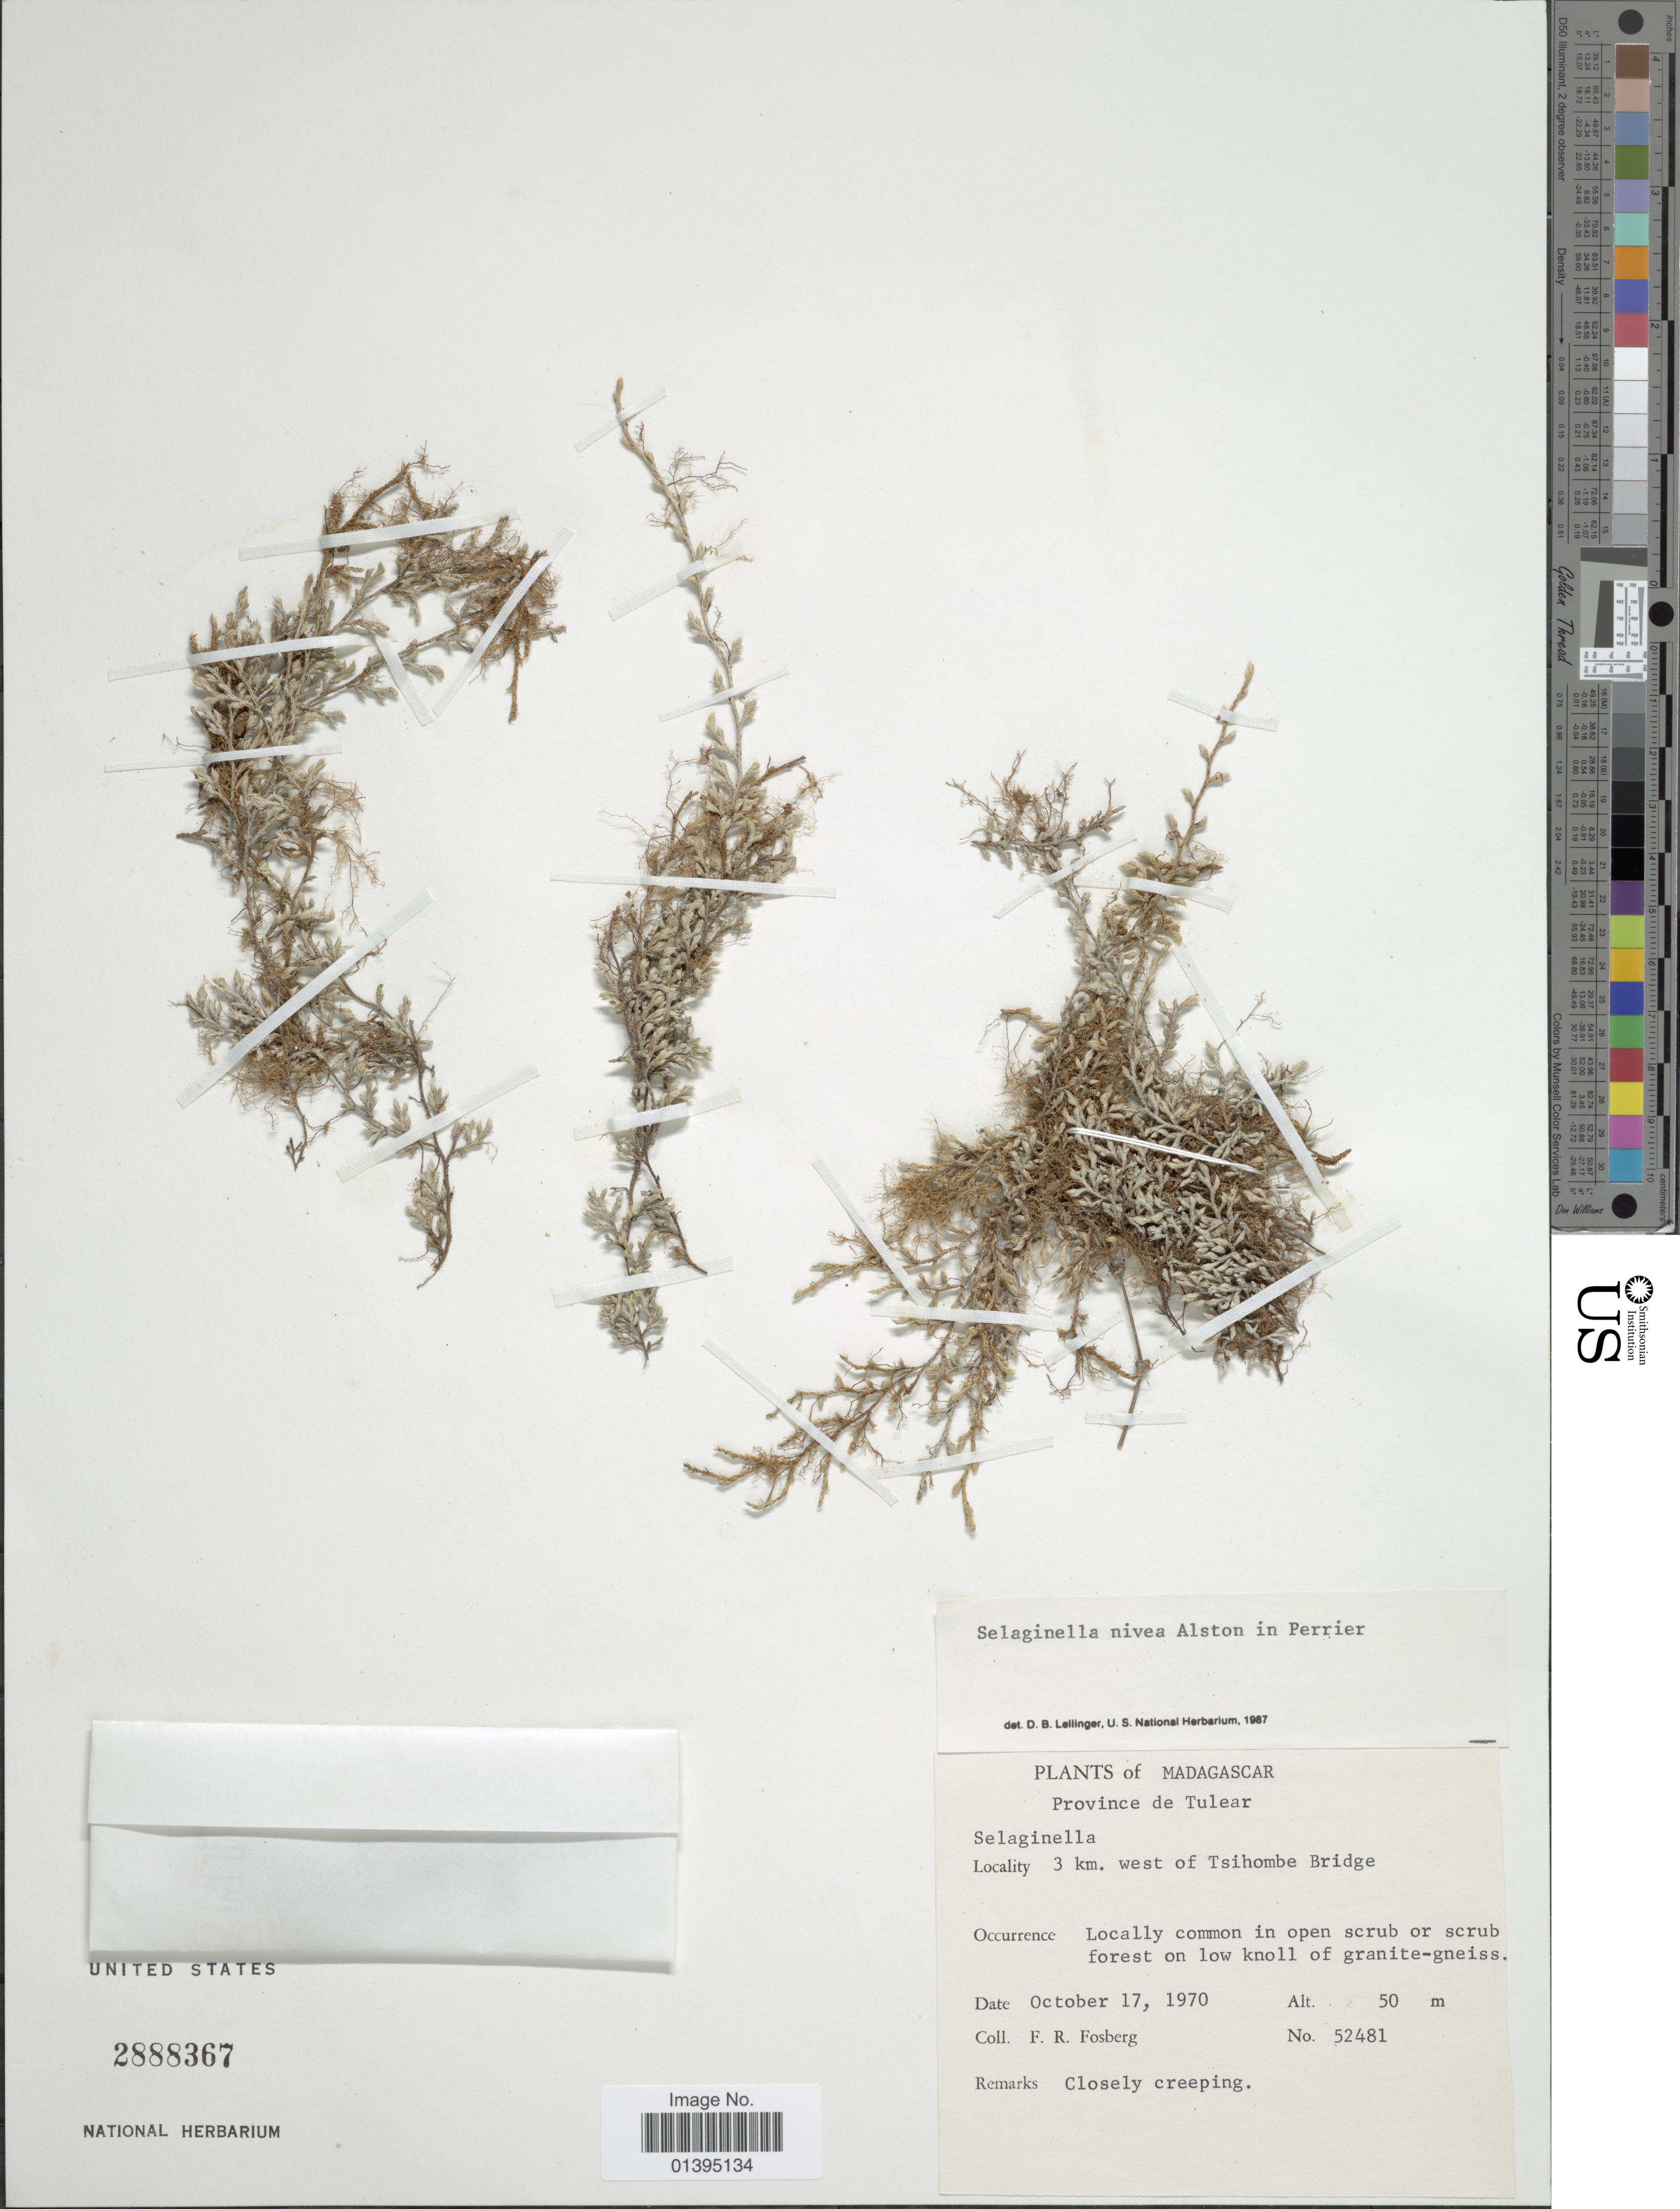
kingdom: Plantae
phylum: Tracheophyta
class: Lycopodiopsida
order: Selaginellales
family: Selaginellaceae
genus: Selaginella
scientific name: Selaginella nivea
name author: Alston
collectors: F. R. Fosberg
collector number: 52481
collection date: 1970-10-17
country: Madagascar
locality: Province de Tulear, 3 km west of Tsihombe Bridge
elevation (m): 50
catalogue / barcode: US 2888367